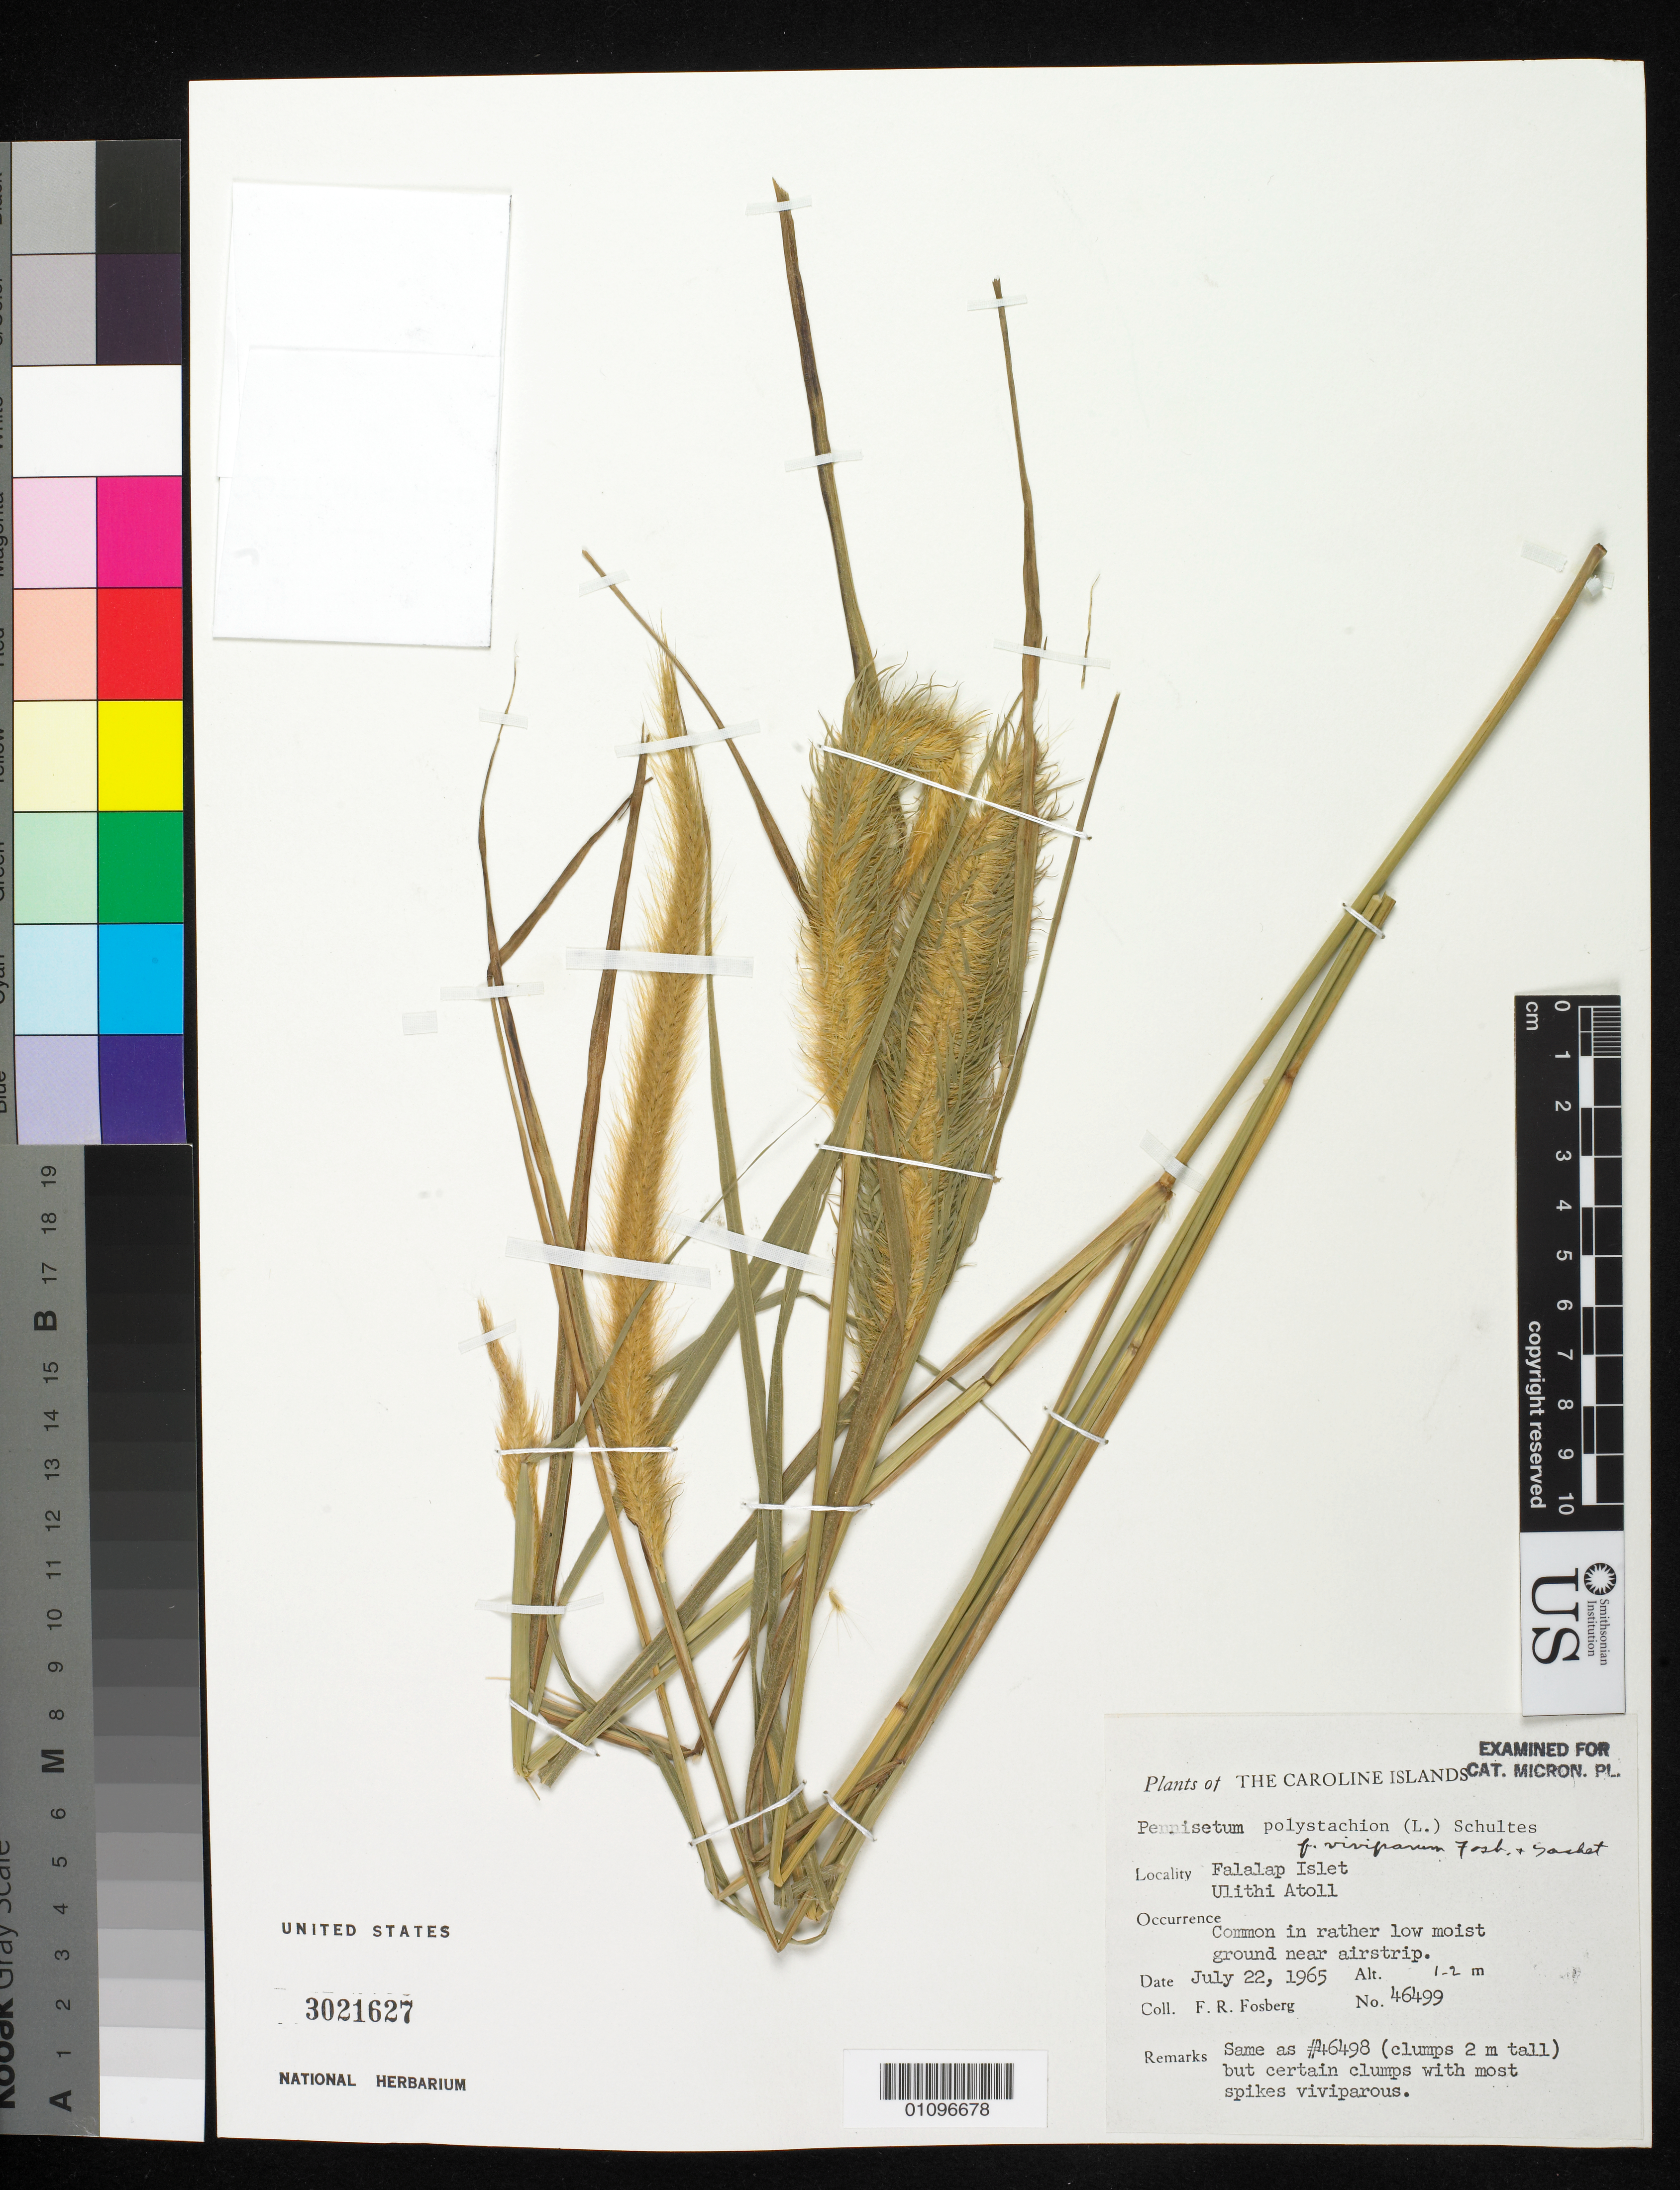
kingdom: Plantae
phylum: Tracheophyta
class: Liliopsida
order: Poales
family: Poaceae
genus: Cenchrus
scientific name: Cenchrus polystachios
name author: (L.) Morrone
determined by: Poaceae Reorganization Project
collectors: F. R. Fosberg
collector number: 46499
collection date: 1965-07-22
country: Micronesia, Federated States of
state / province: Yap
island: Ulithi Atoll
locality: Falalap Islet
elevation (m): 1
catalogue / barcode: US 3021627